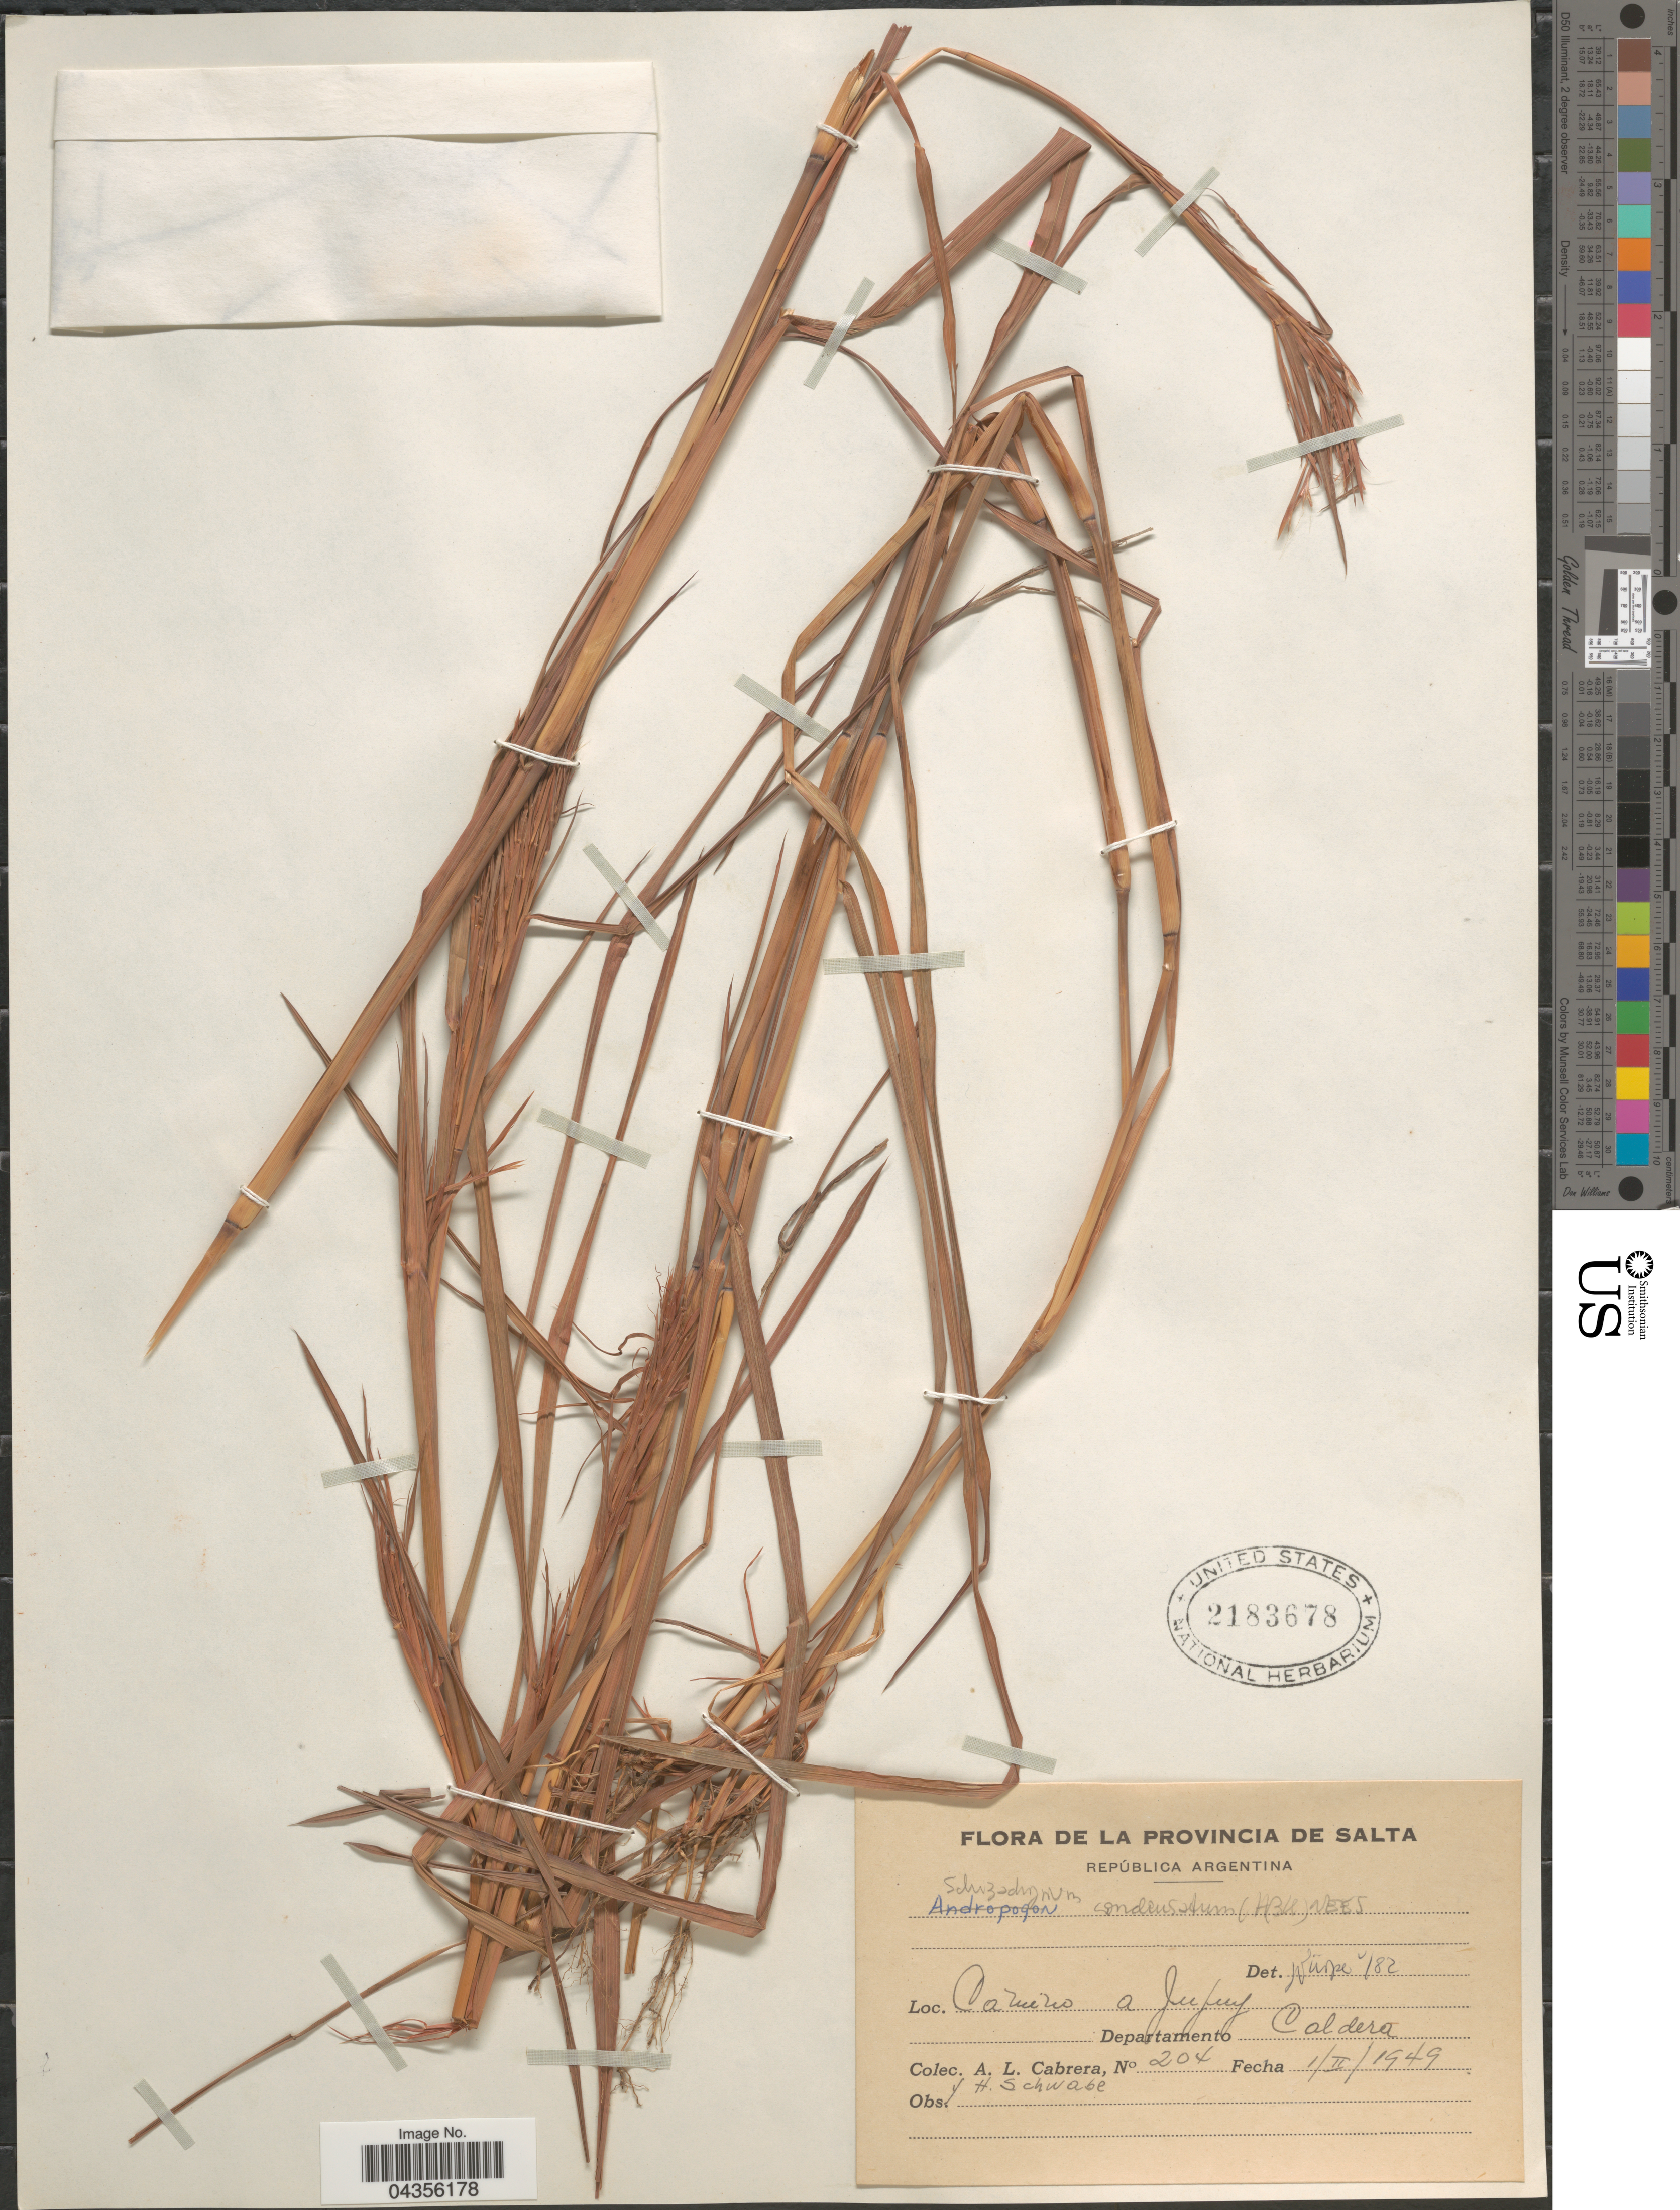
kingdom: Plantae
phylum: Tracheophyta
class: Liliopsida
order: Poales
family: Poaceae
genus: Schizachyrium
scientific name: Schizachyrium condensatum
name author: (Kunth) Nees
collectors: A. L. Cabrera & H. Schwabe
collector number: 204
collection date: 1949-02-01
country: Argentina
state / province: Salta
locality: República Argentina. Camino a Jujuy. Departamento Caldera.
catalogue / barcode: US 2183678